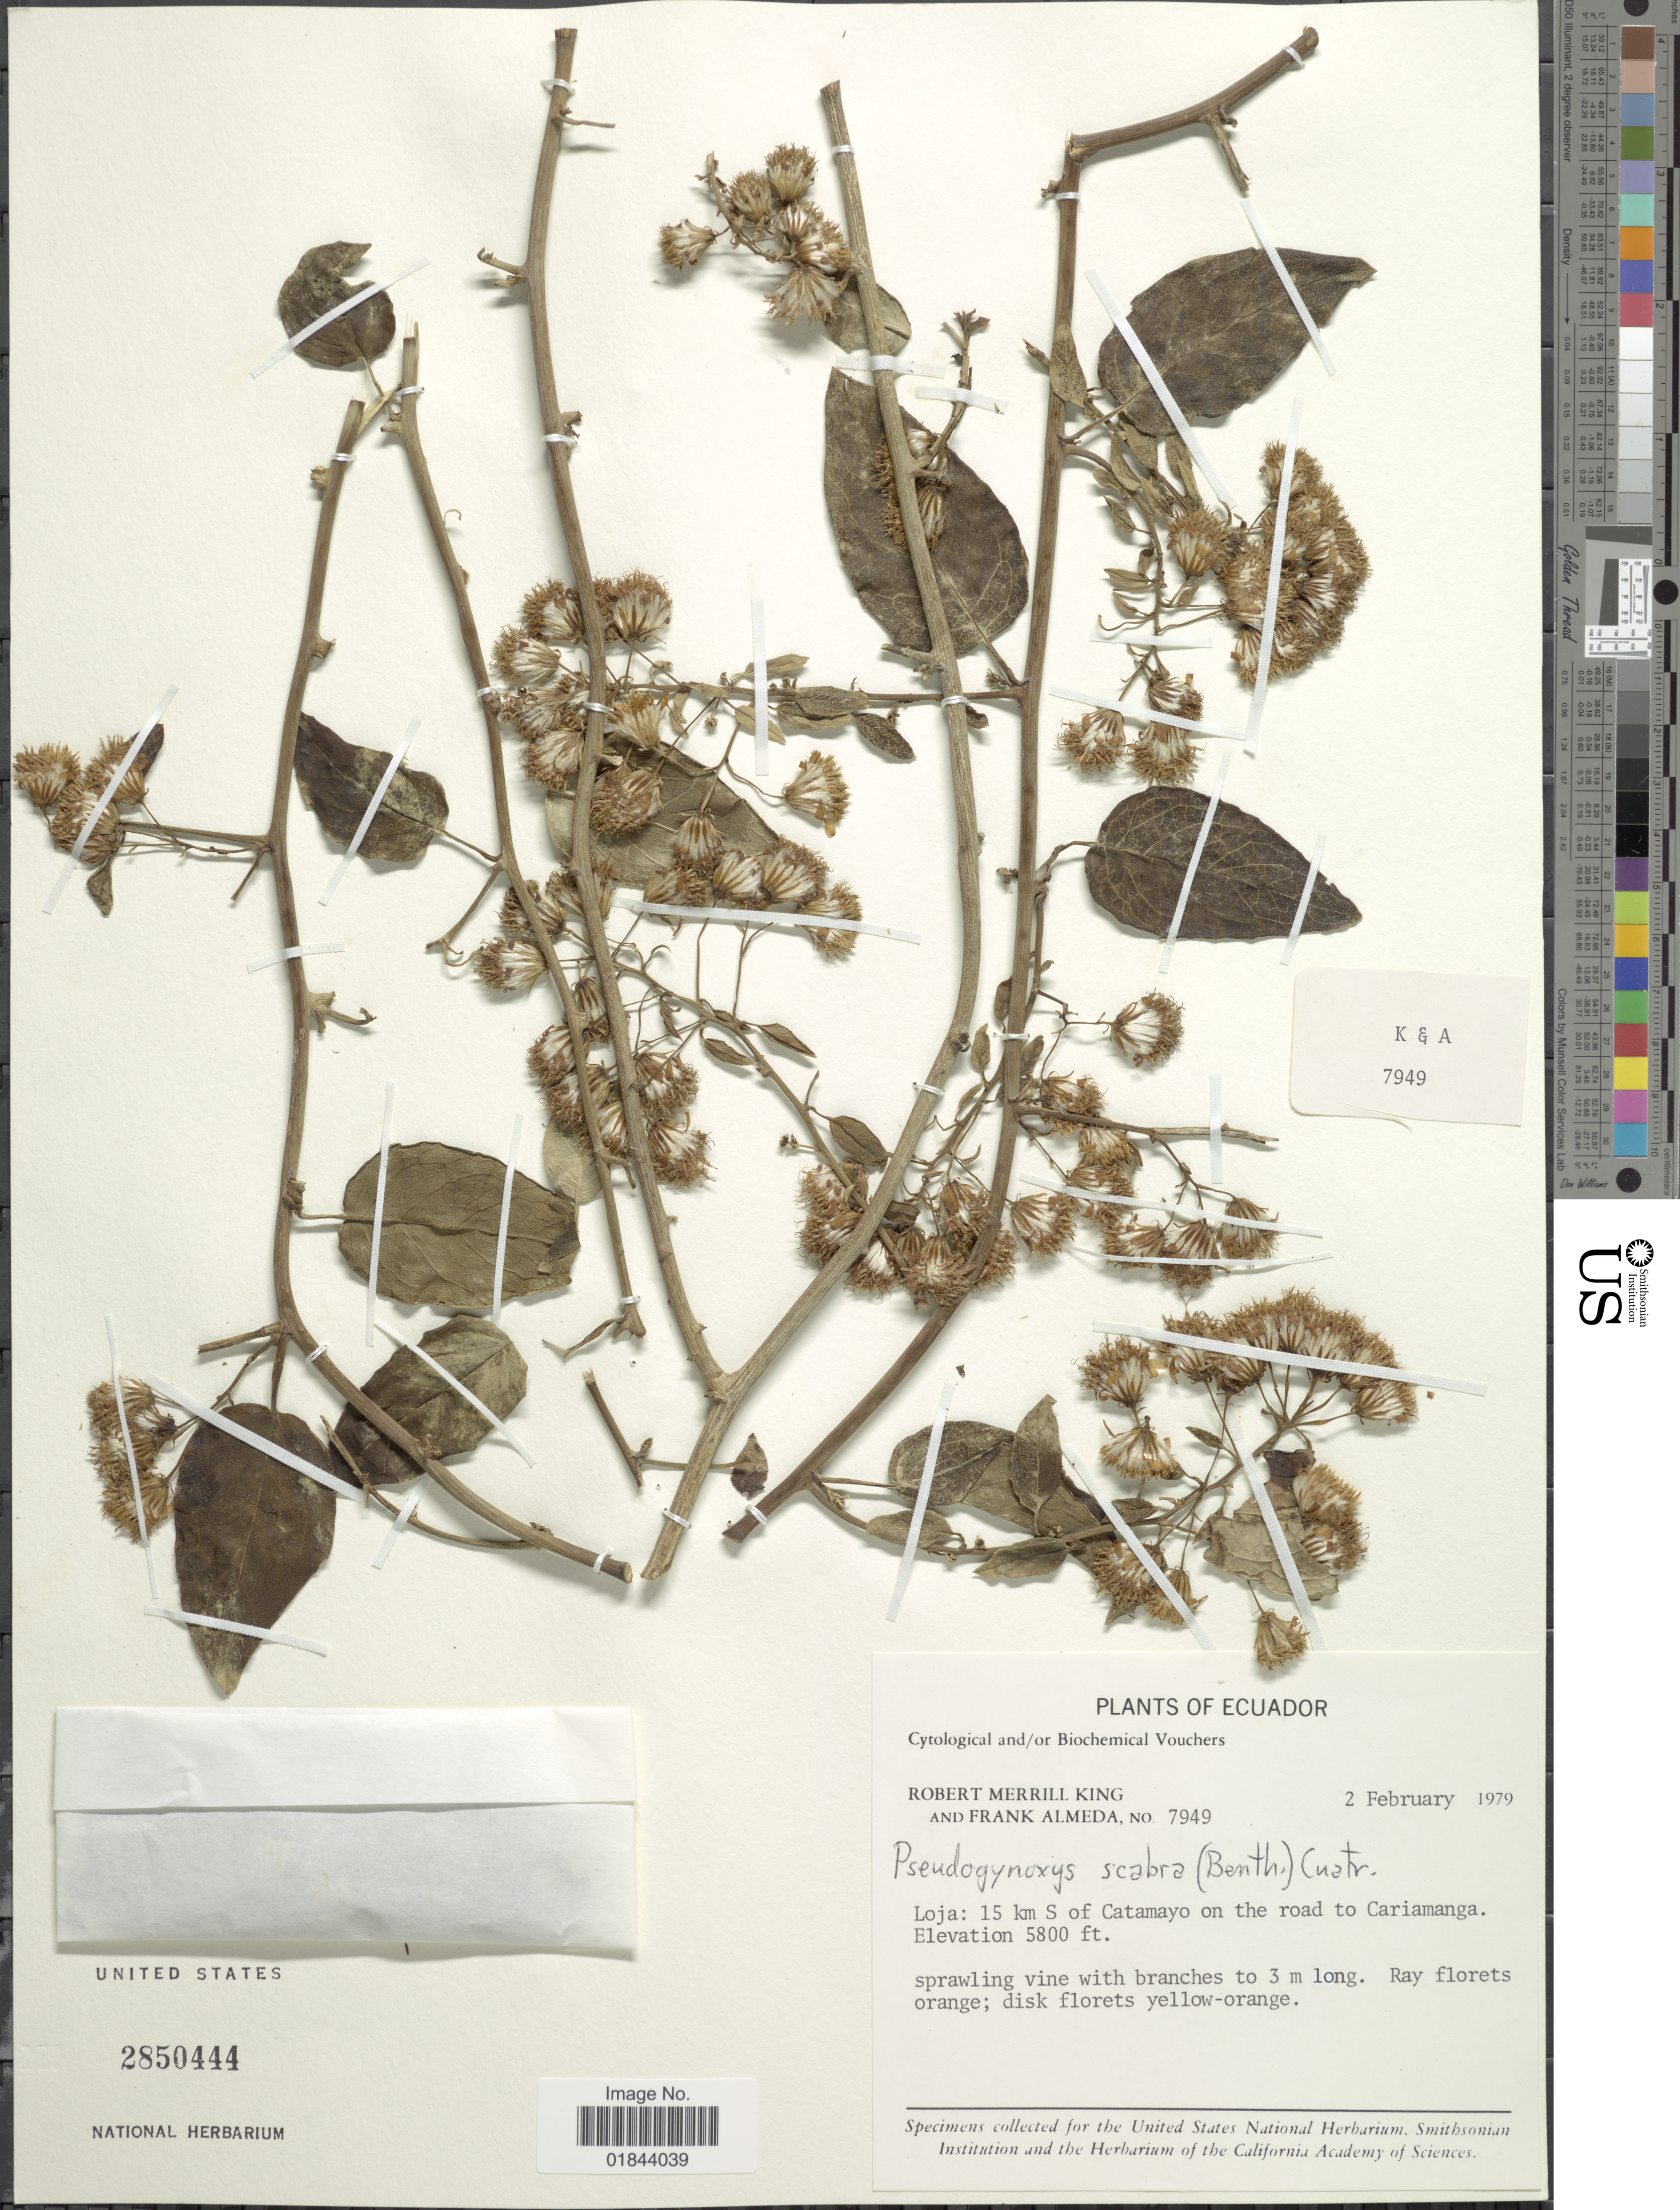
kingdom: Plantae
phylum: Tracheophyta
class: Magnoliopsida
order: Asterales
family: Asteraceae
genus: Pseudogynoxys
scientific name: Pseudogynoxys scabra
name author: (Benth.) Cuatrec.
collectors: R. M. King & F. Almeda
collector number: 7949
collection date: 1979-02-02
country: Ecuador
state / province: Loja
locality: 15 km S of Catamayo on the road to Cariamanga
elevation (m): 1768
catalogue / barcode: US 2850444